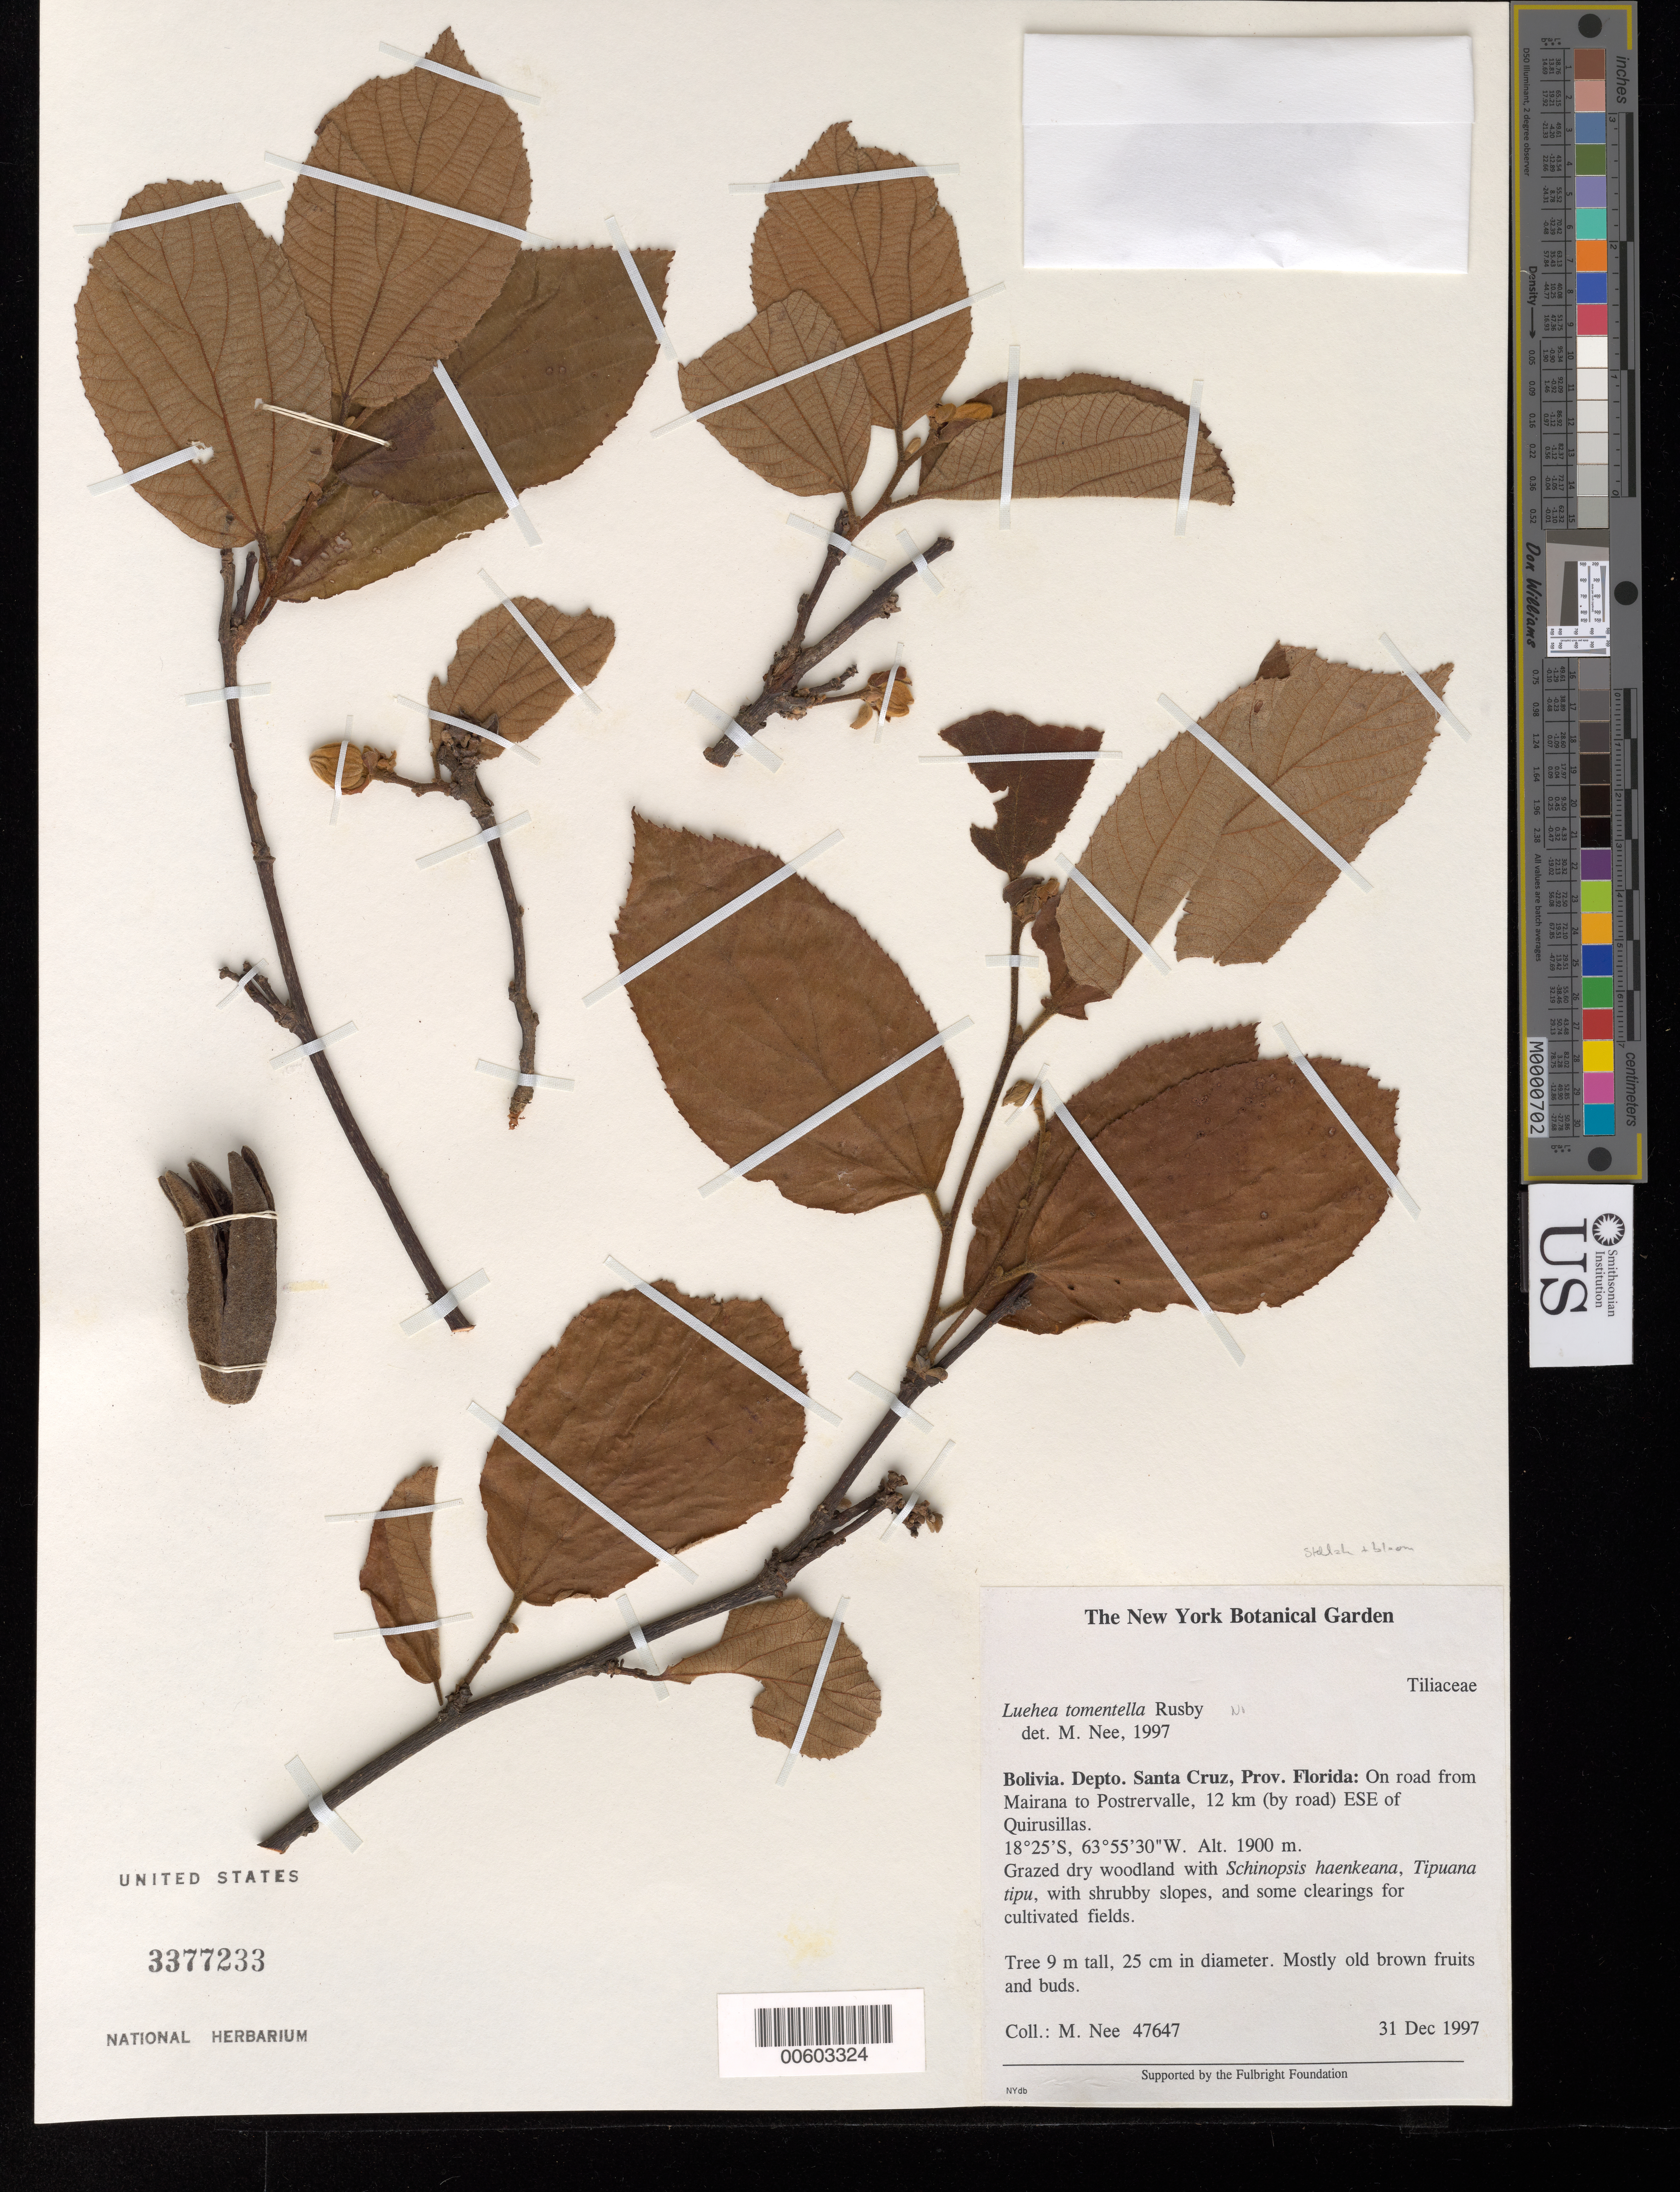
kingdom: Plantae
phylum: Tracheophyta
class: Magnoliopsida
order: Malvales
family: Malvaceae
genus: Luehea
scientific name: Luehea tomentella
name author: Rusby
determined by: Nee, Michael H.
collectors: M. Nee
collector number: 47647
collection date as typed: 31 Dec 1997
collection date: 1997-12-31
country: Bolivia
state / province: Santa Cruz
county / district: Florida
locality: On road from Mariana to Postrevalle, 12 km (by road) ESE of Quirusillas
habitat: Grazed dry woodland with Schinopsis heankeana, Tipuana tipu, with shrubby slopes, and some clearings for cultivated fields.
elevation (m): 1900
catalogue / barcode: US 3377233